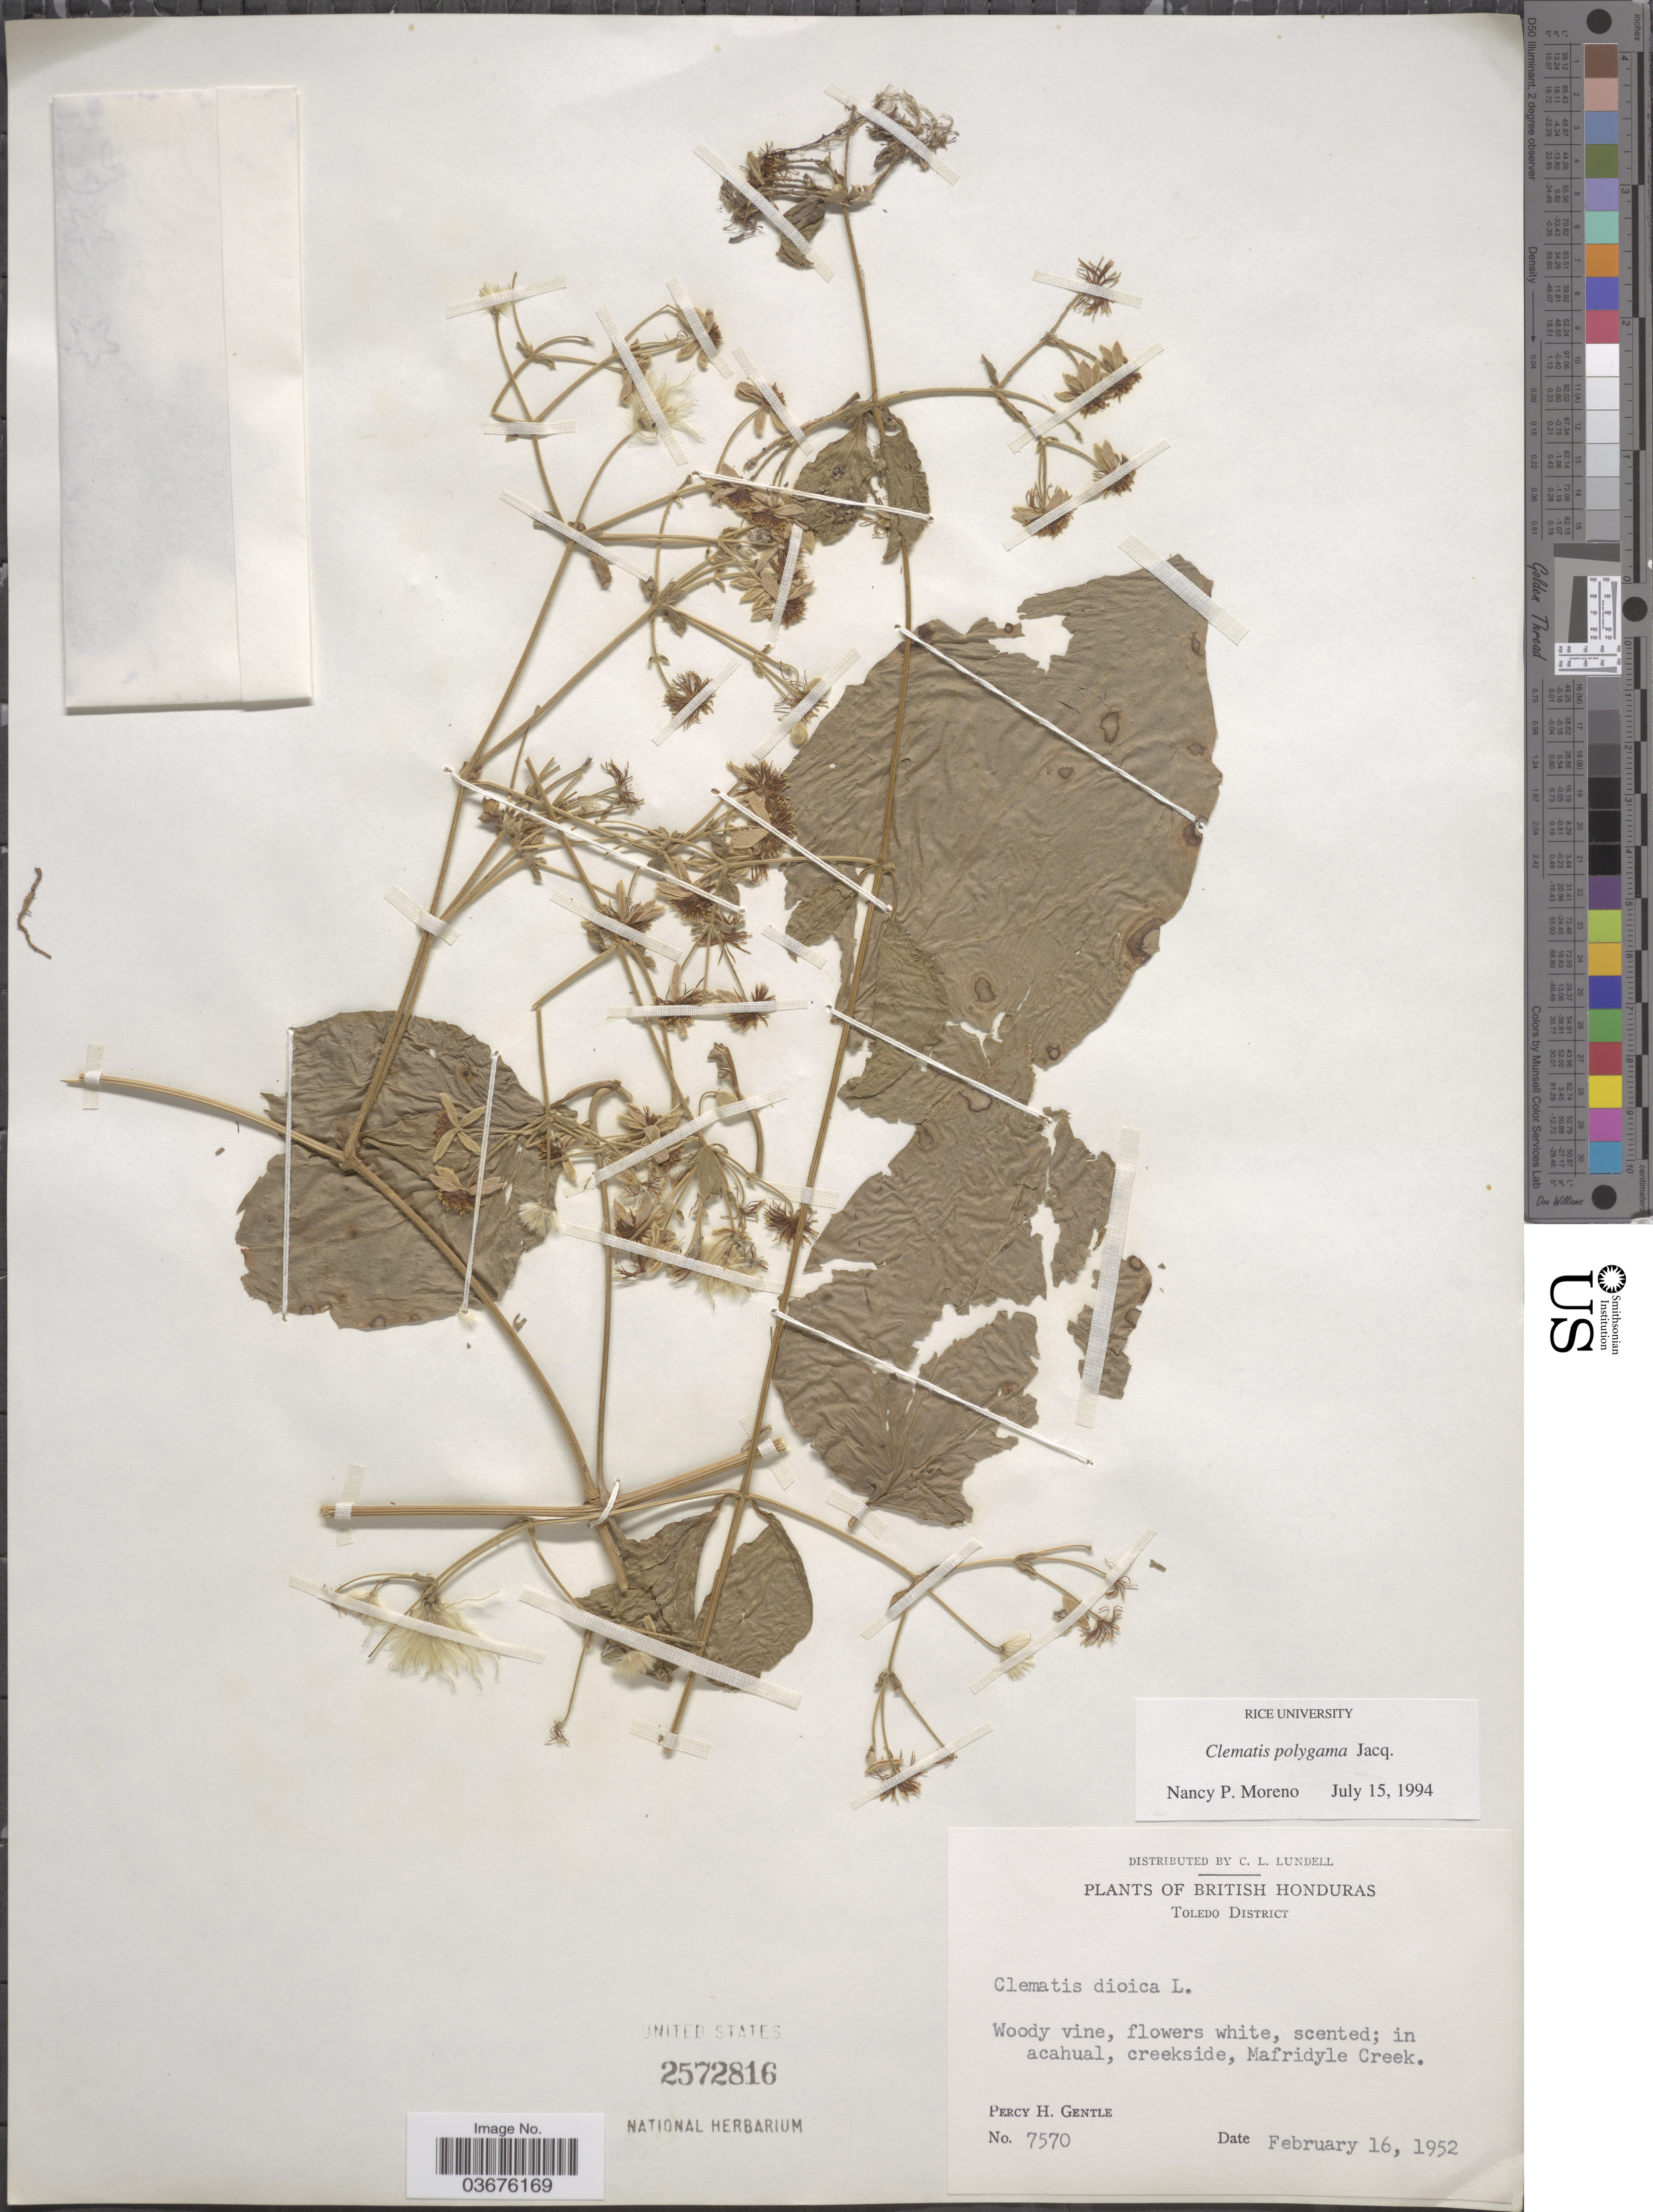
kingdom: Plantae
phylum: Tracheophyta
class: Magnoliopsida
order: Ranunculales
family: Ranunculaceae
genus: Clematis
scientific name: Clematis polygama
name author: Jacq.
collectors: P. H. Gentle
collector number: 7570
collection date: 1952-02-16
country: Belize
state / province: Toledo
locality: British Honduras. Toledo District. Creekside, Mafridyle Creek.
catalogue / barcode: US 2572816